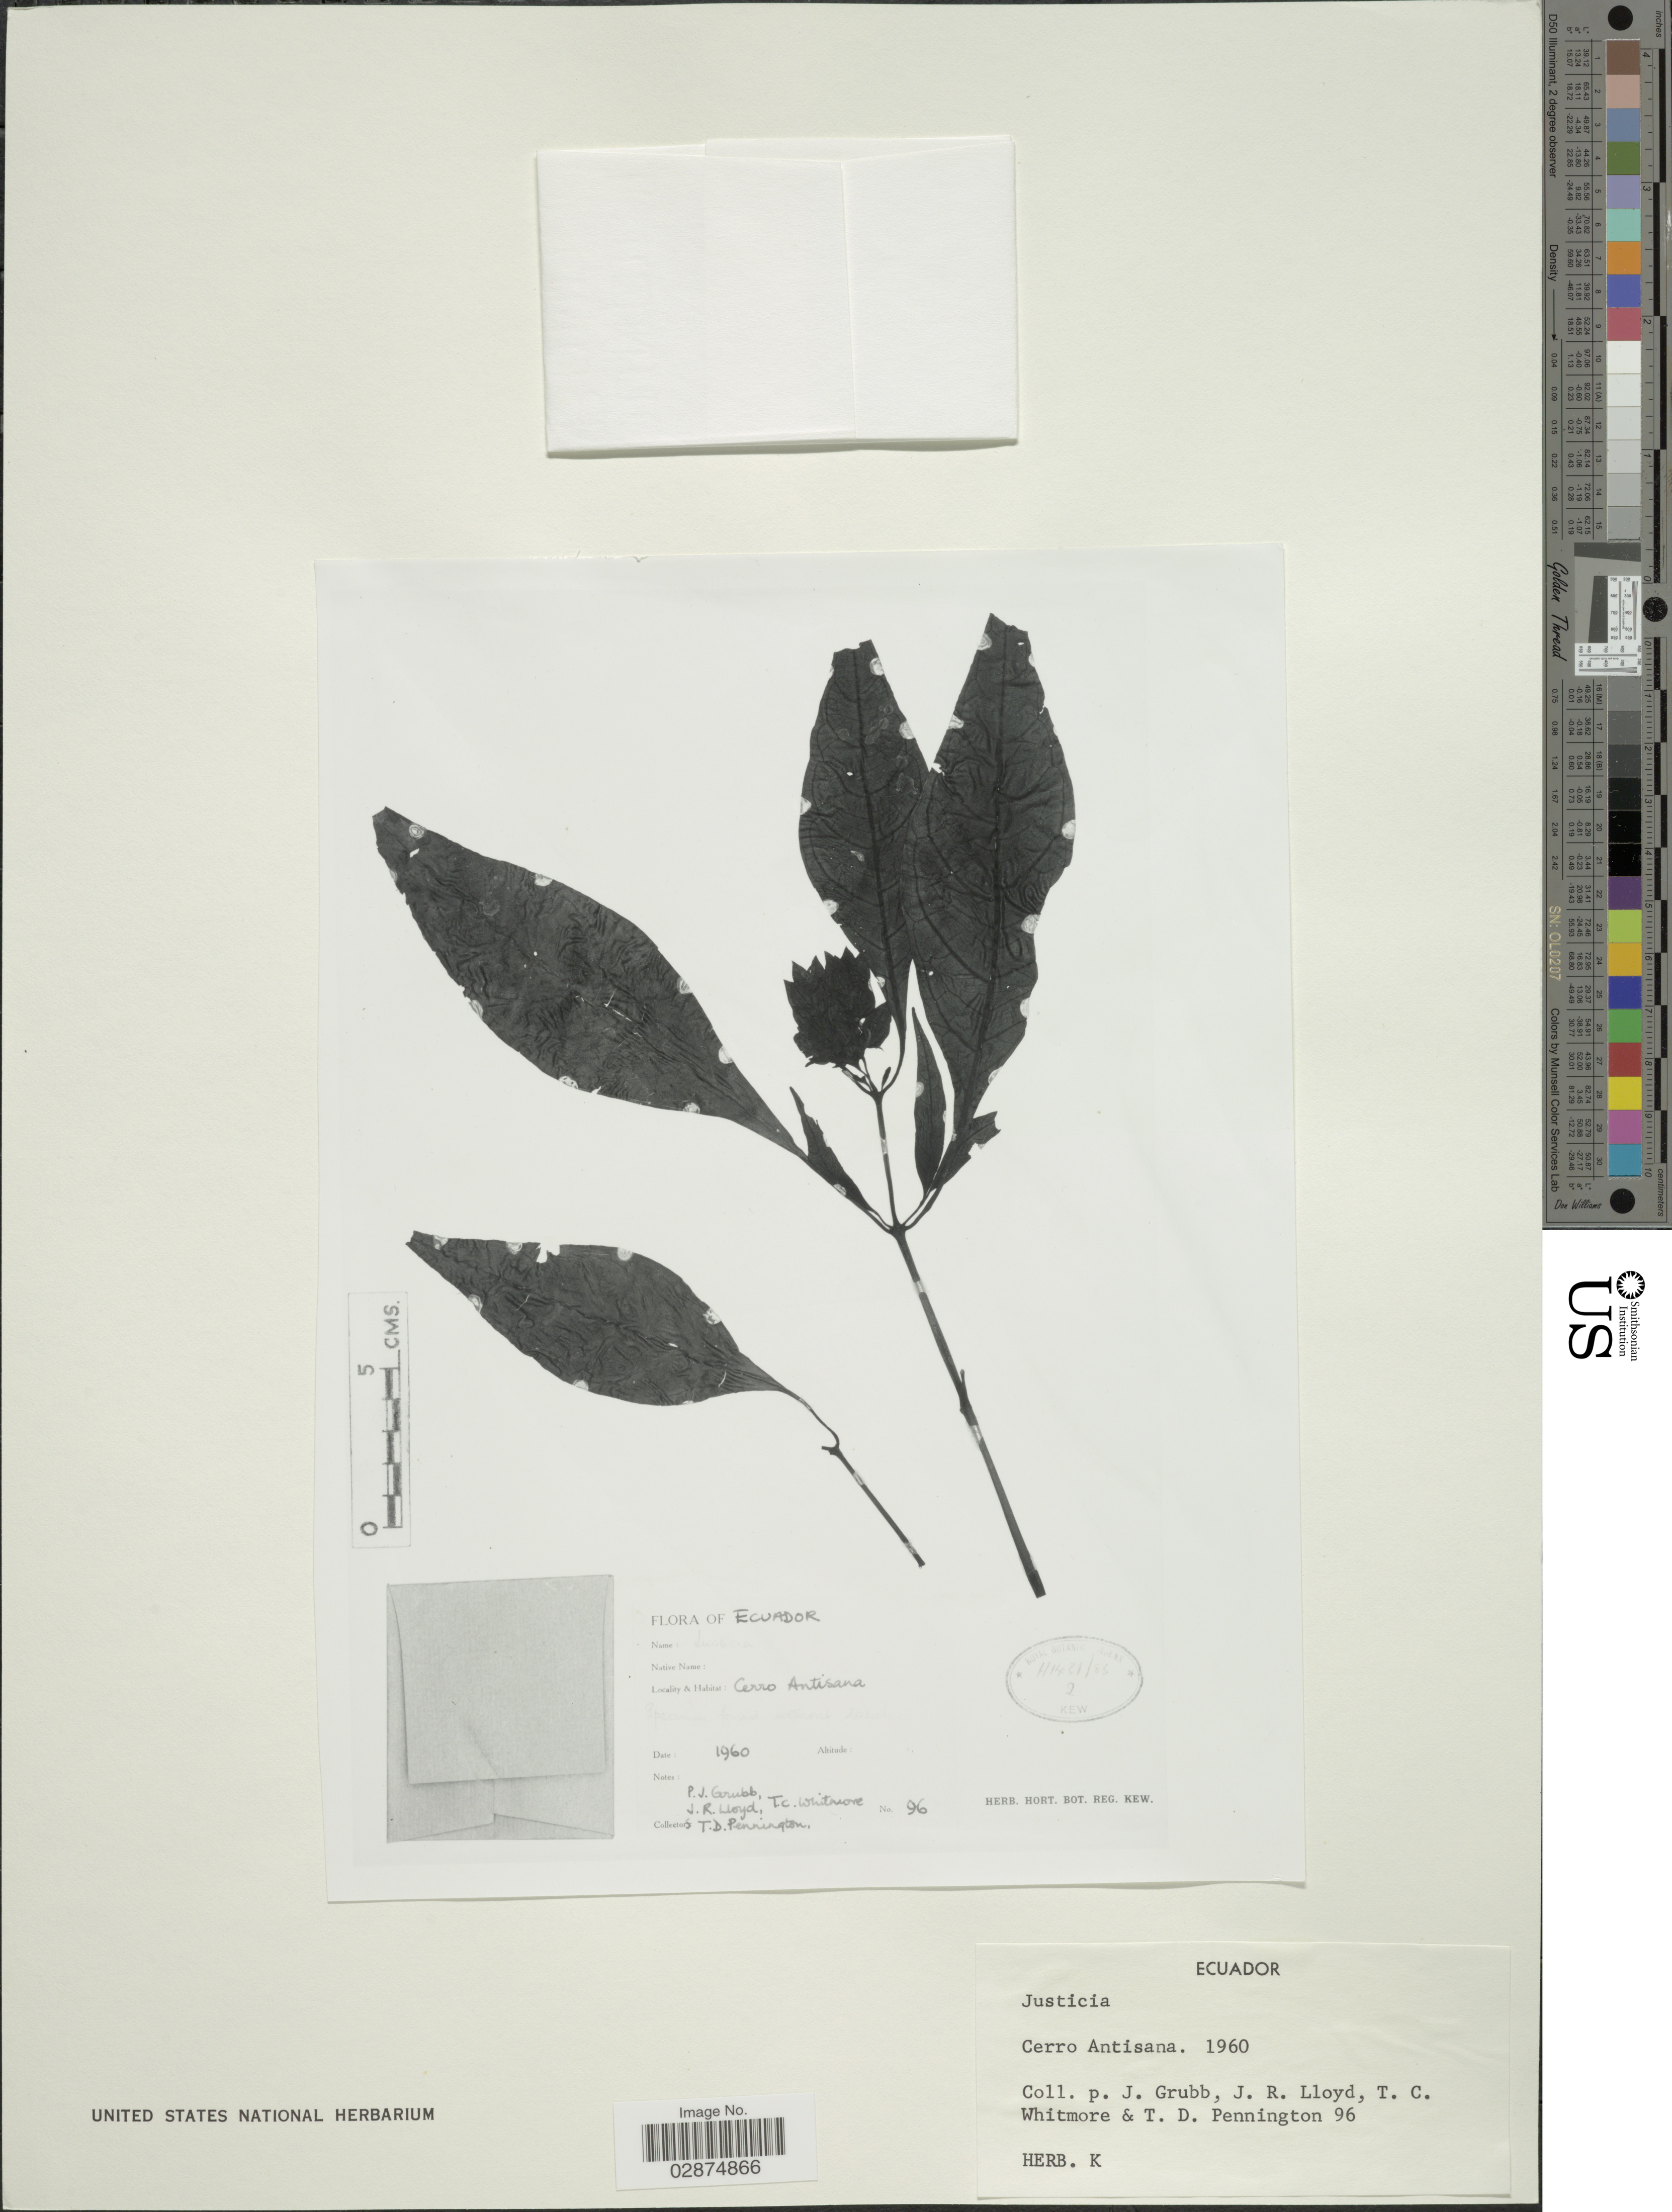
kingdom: Plantae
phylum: Tracheophyta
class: Magnoliopsida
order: Lamiales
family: Acanthaceae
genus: Herpetacanthus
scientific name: Herpetacanthus rotundatus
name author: (Lindau) Bremek.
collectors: P. J. Grubb, J. R. Lloyd, T. C. Whitmore & T. D. Pennington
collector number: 96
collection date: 1960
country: Ecuador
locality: Cerro Antisana.